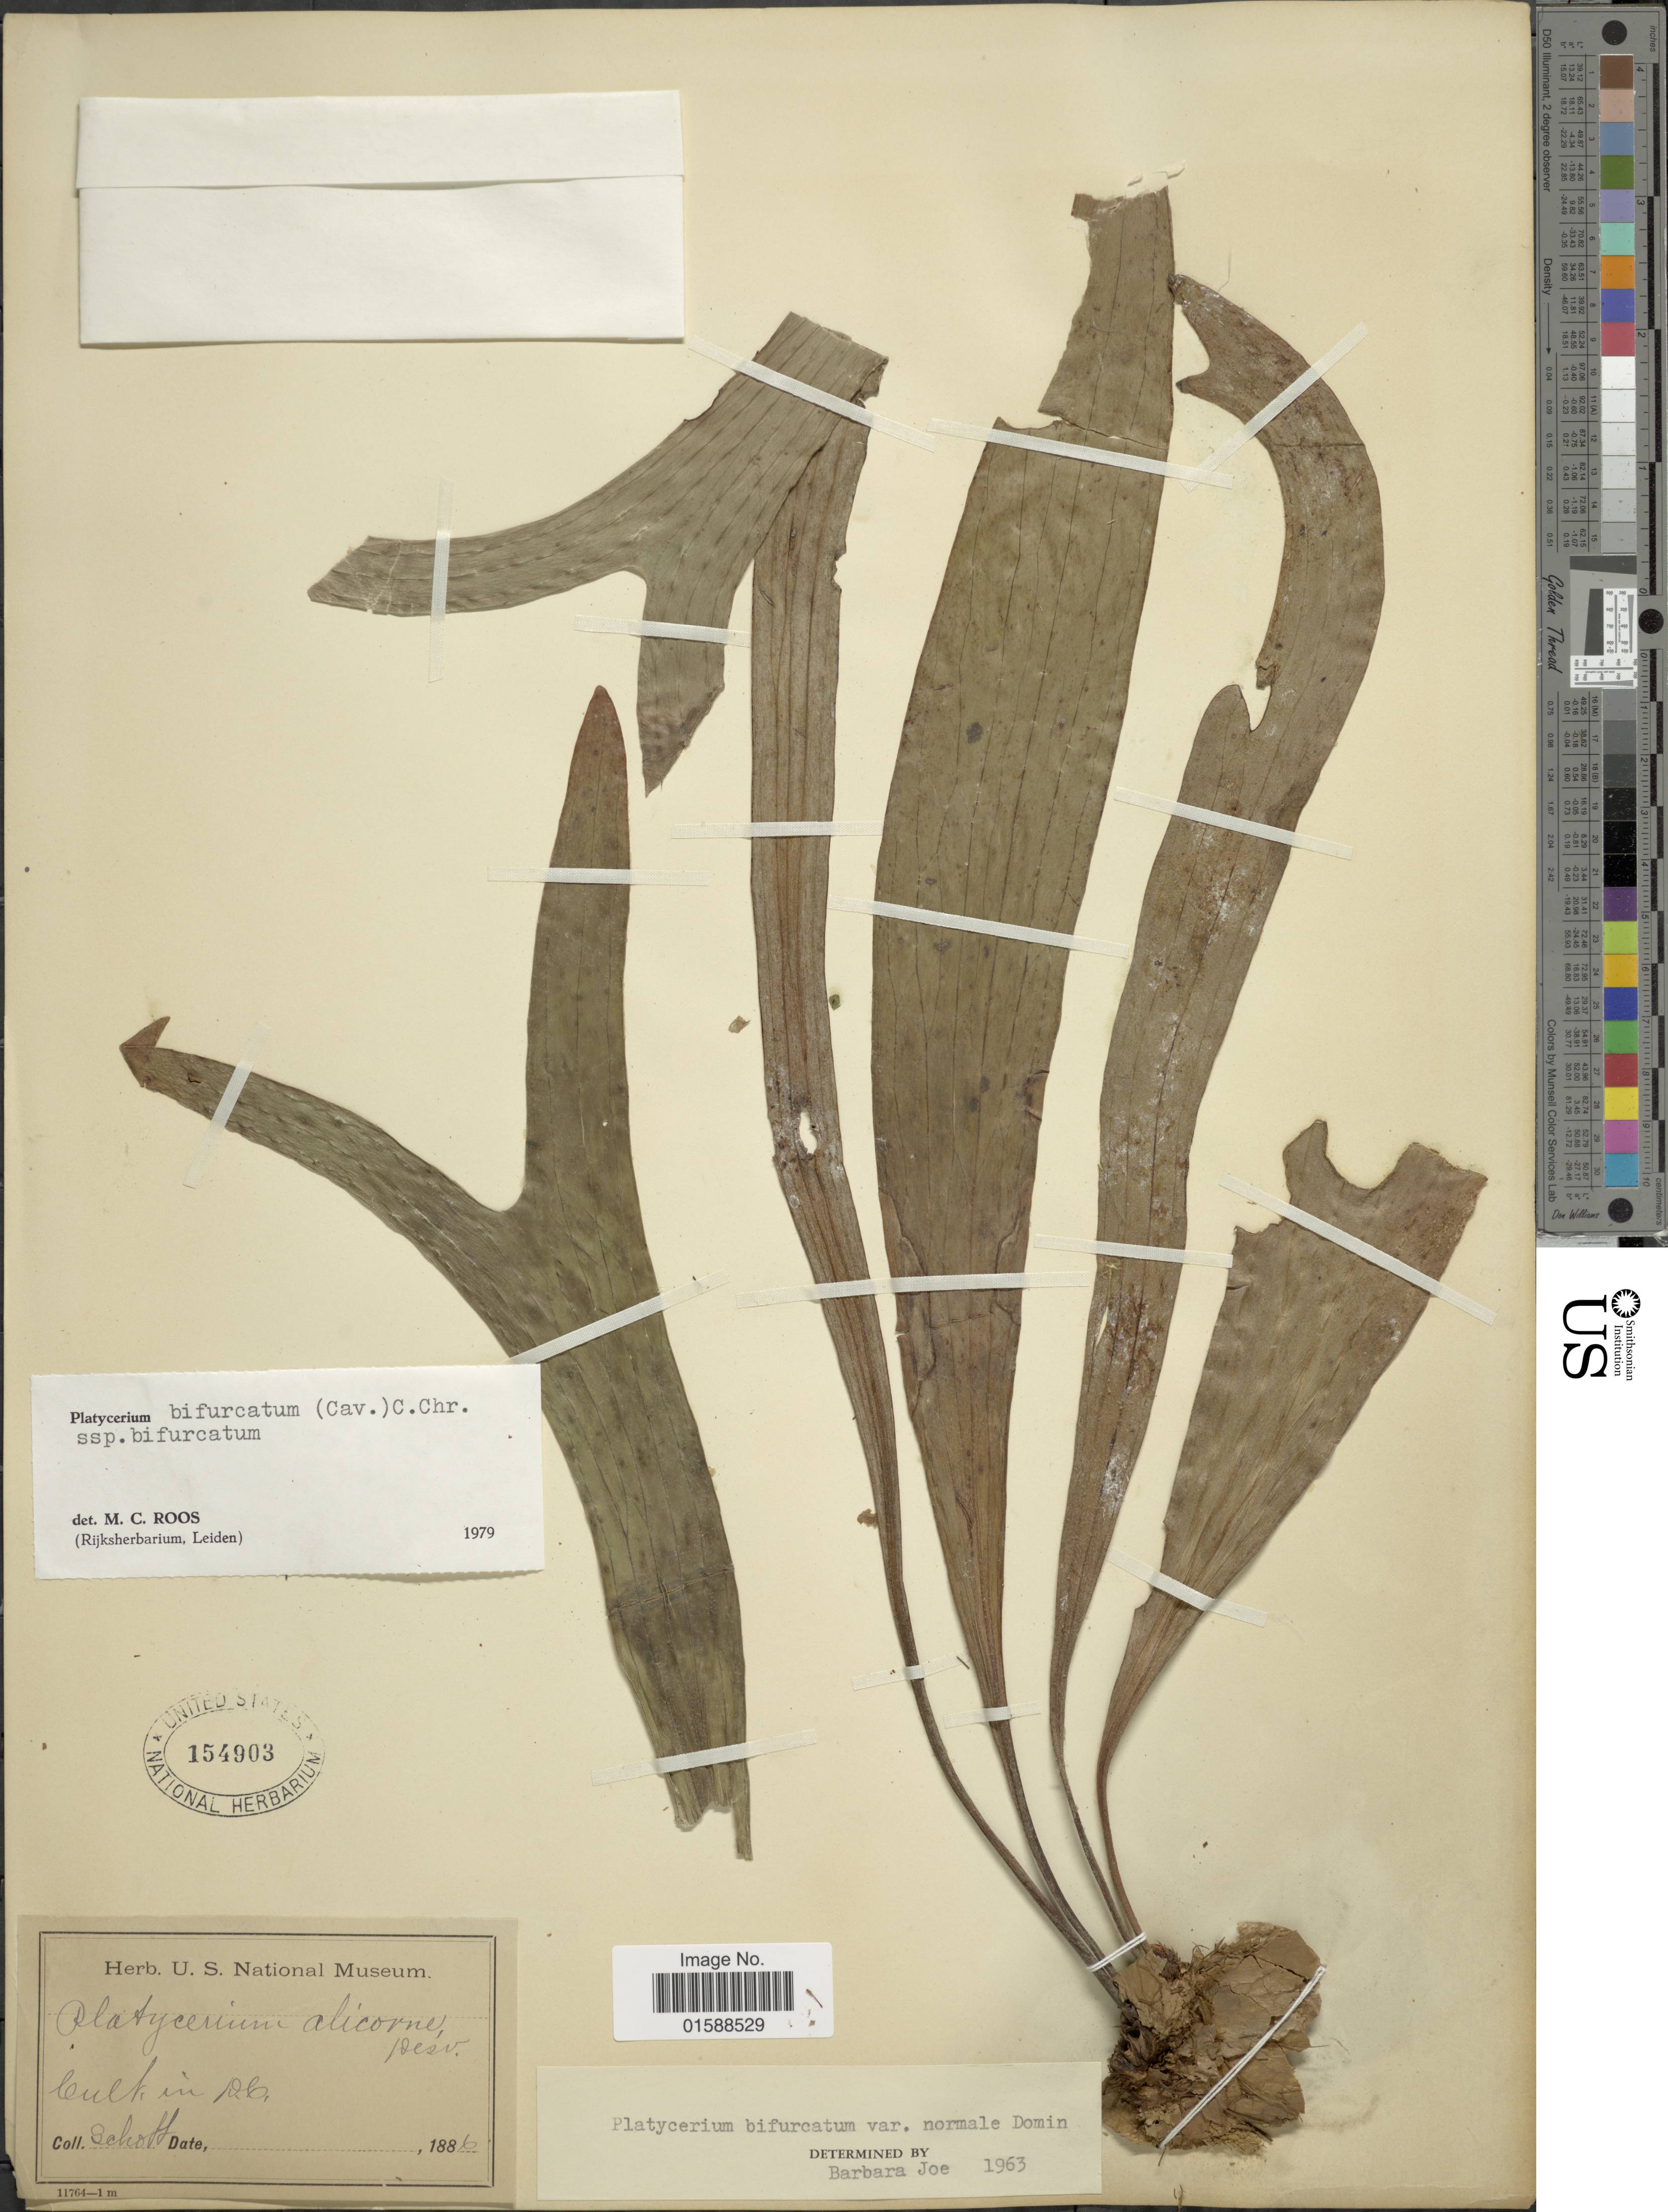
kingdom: Plantae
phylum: Tracheophyta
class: Polypodiopsida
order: Polypodiales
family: Polypodiaceae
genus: Platycerium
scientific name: Platycerium bifurcatum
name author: (Cav.) C. Chr.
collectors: -. Schoff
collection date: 1886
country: United States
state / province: District of Columbia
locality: D. C.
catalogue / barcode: US 154903